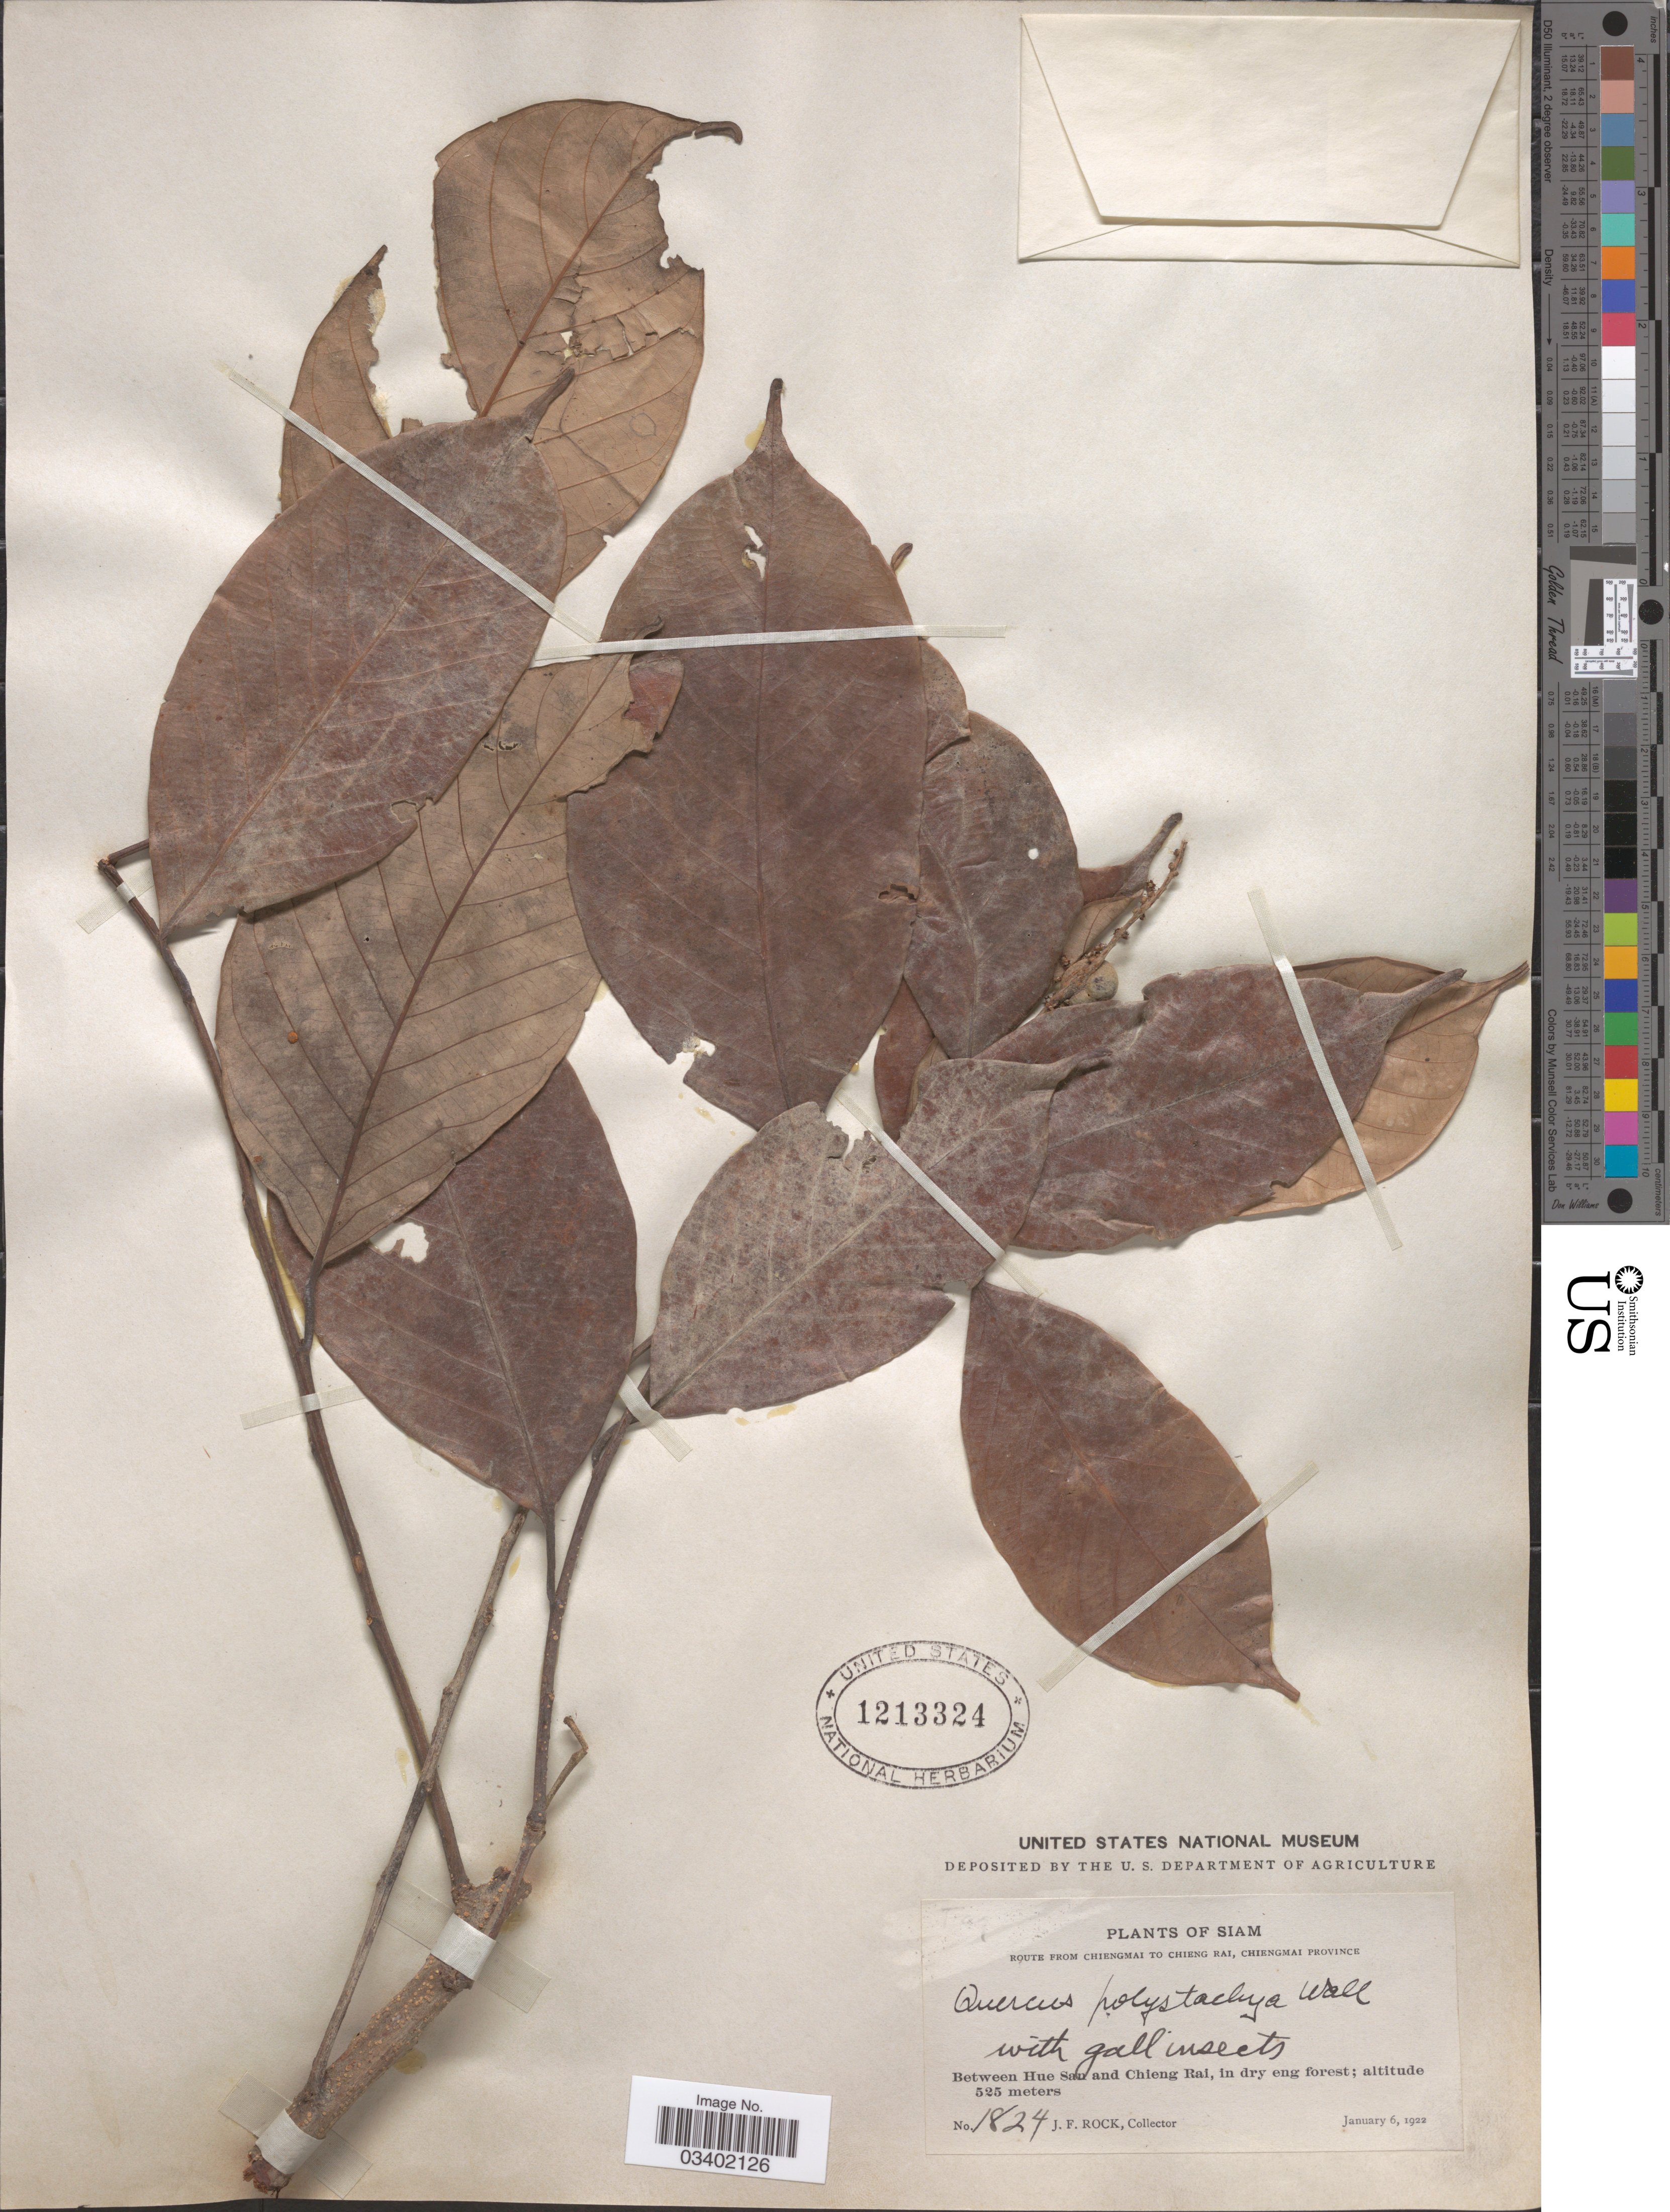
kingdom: Plantae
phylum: Tracheophyta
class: Magnoliopsida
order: Fagales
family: Fagaceae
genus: Lithocarpus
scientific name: Lithocarpus polystachyus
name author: (Wall. ex A. DC.) Rehder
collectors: J. Rock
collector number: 1824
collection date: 1922-01-06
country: Thailand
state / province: Chiang Mai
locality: Siam. Route from Chiengmai to Chieng Rai, Chiengmai Province. Between Hue San and Chieng Rai.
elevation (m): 525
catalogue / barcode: US 1213324